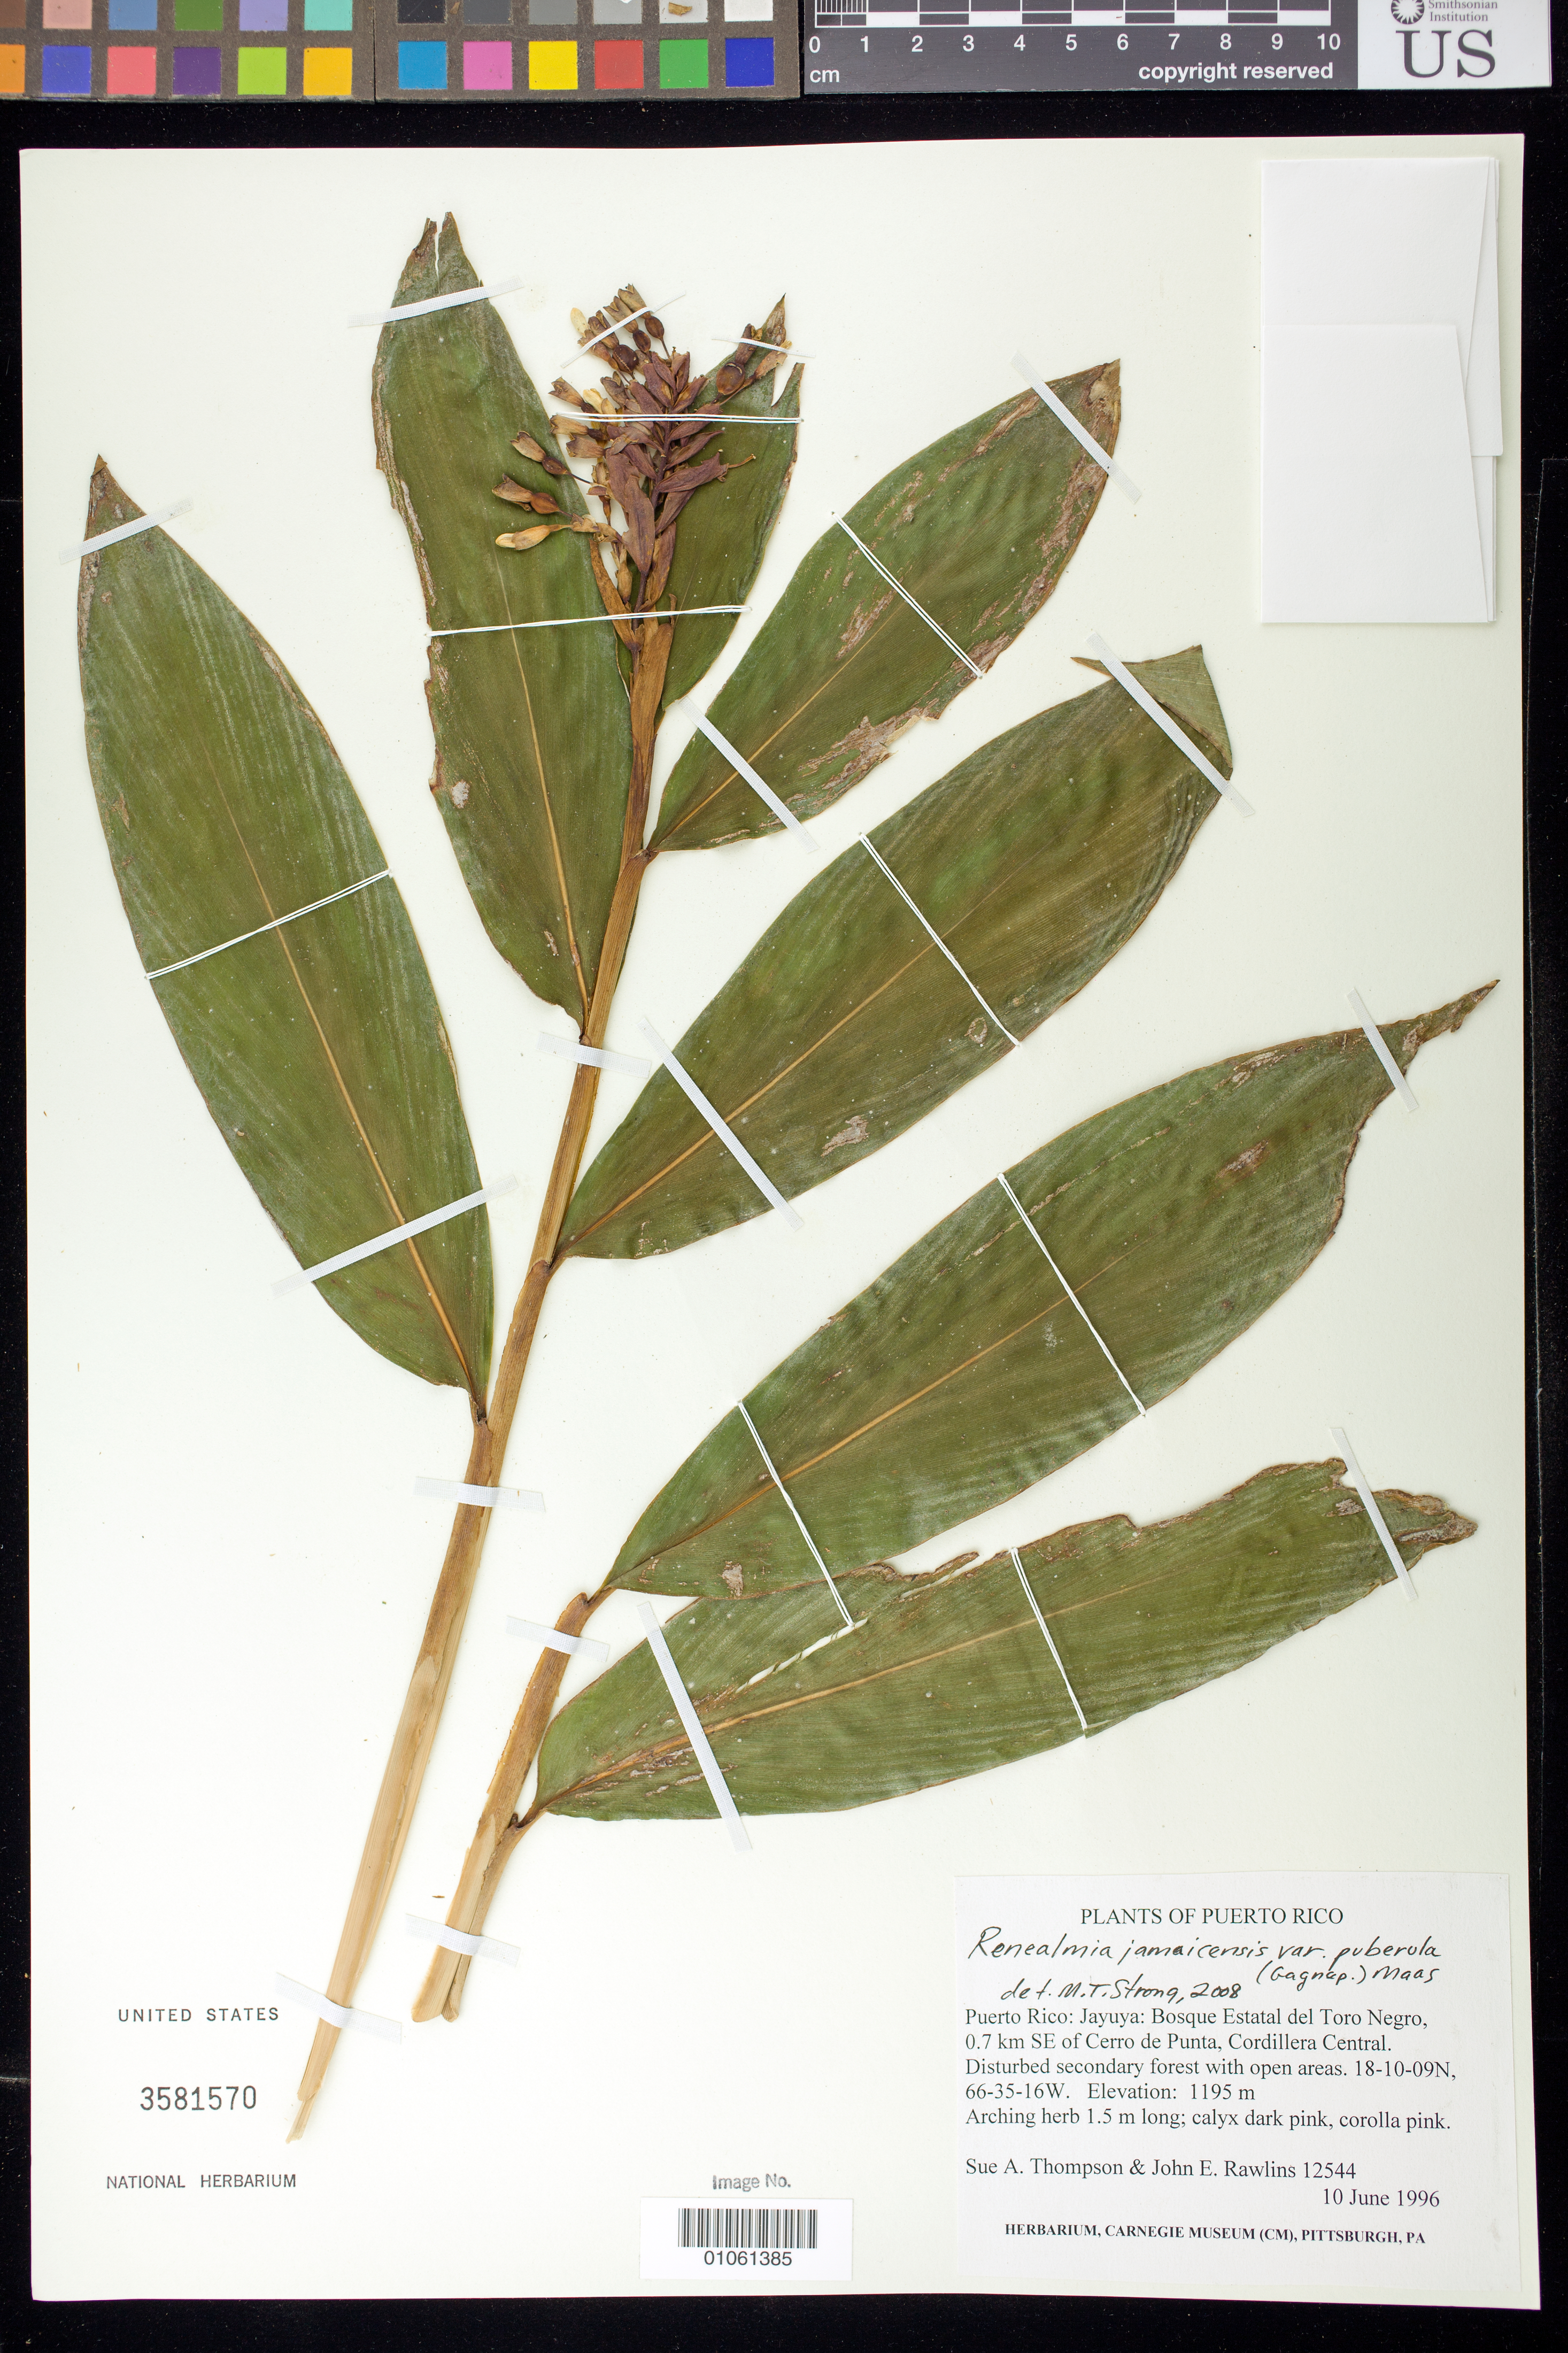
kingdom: Plantae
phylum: Tracheophyta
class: Liliopsida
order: Zingiberales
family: Zingiberaceae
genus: Renealmia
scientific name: Renealmia jamaicensis var. puberula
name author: (Gagnep.) Maas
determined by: Strong, M. T., (US), Smithsonian Institution - National Museum of Natural History (UNITED STATES)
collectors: S. A. Thompson & J. Rawlins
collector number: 12544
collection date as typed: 10 Jun 1996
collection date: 1996-06-10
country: Puerto Rico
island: Puerto Rico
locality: Jayuya, Bosque Estatal del Toro Negro, 0.7 km SE of Cerro de Punta, Cordillera Central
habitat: Disturbed secondary forest with open areas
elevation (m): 1195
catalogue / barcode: US 3581570